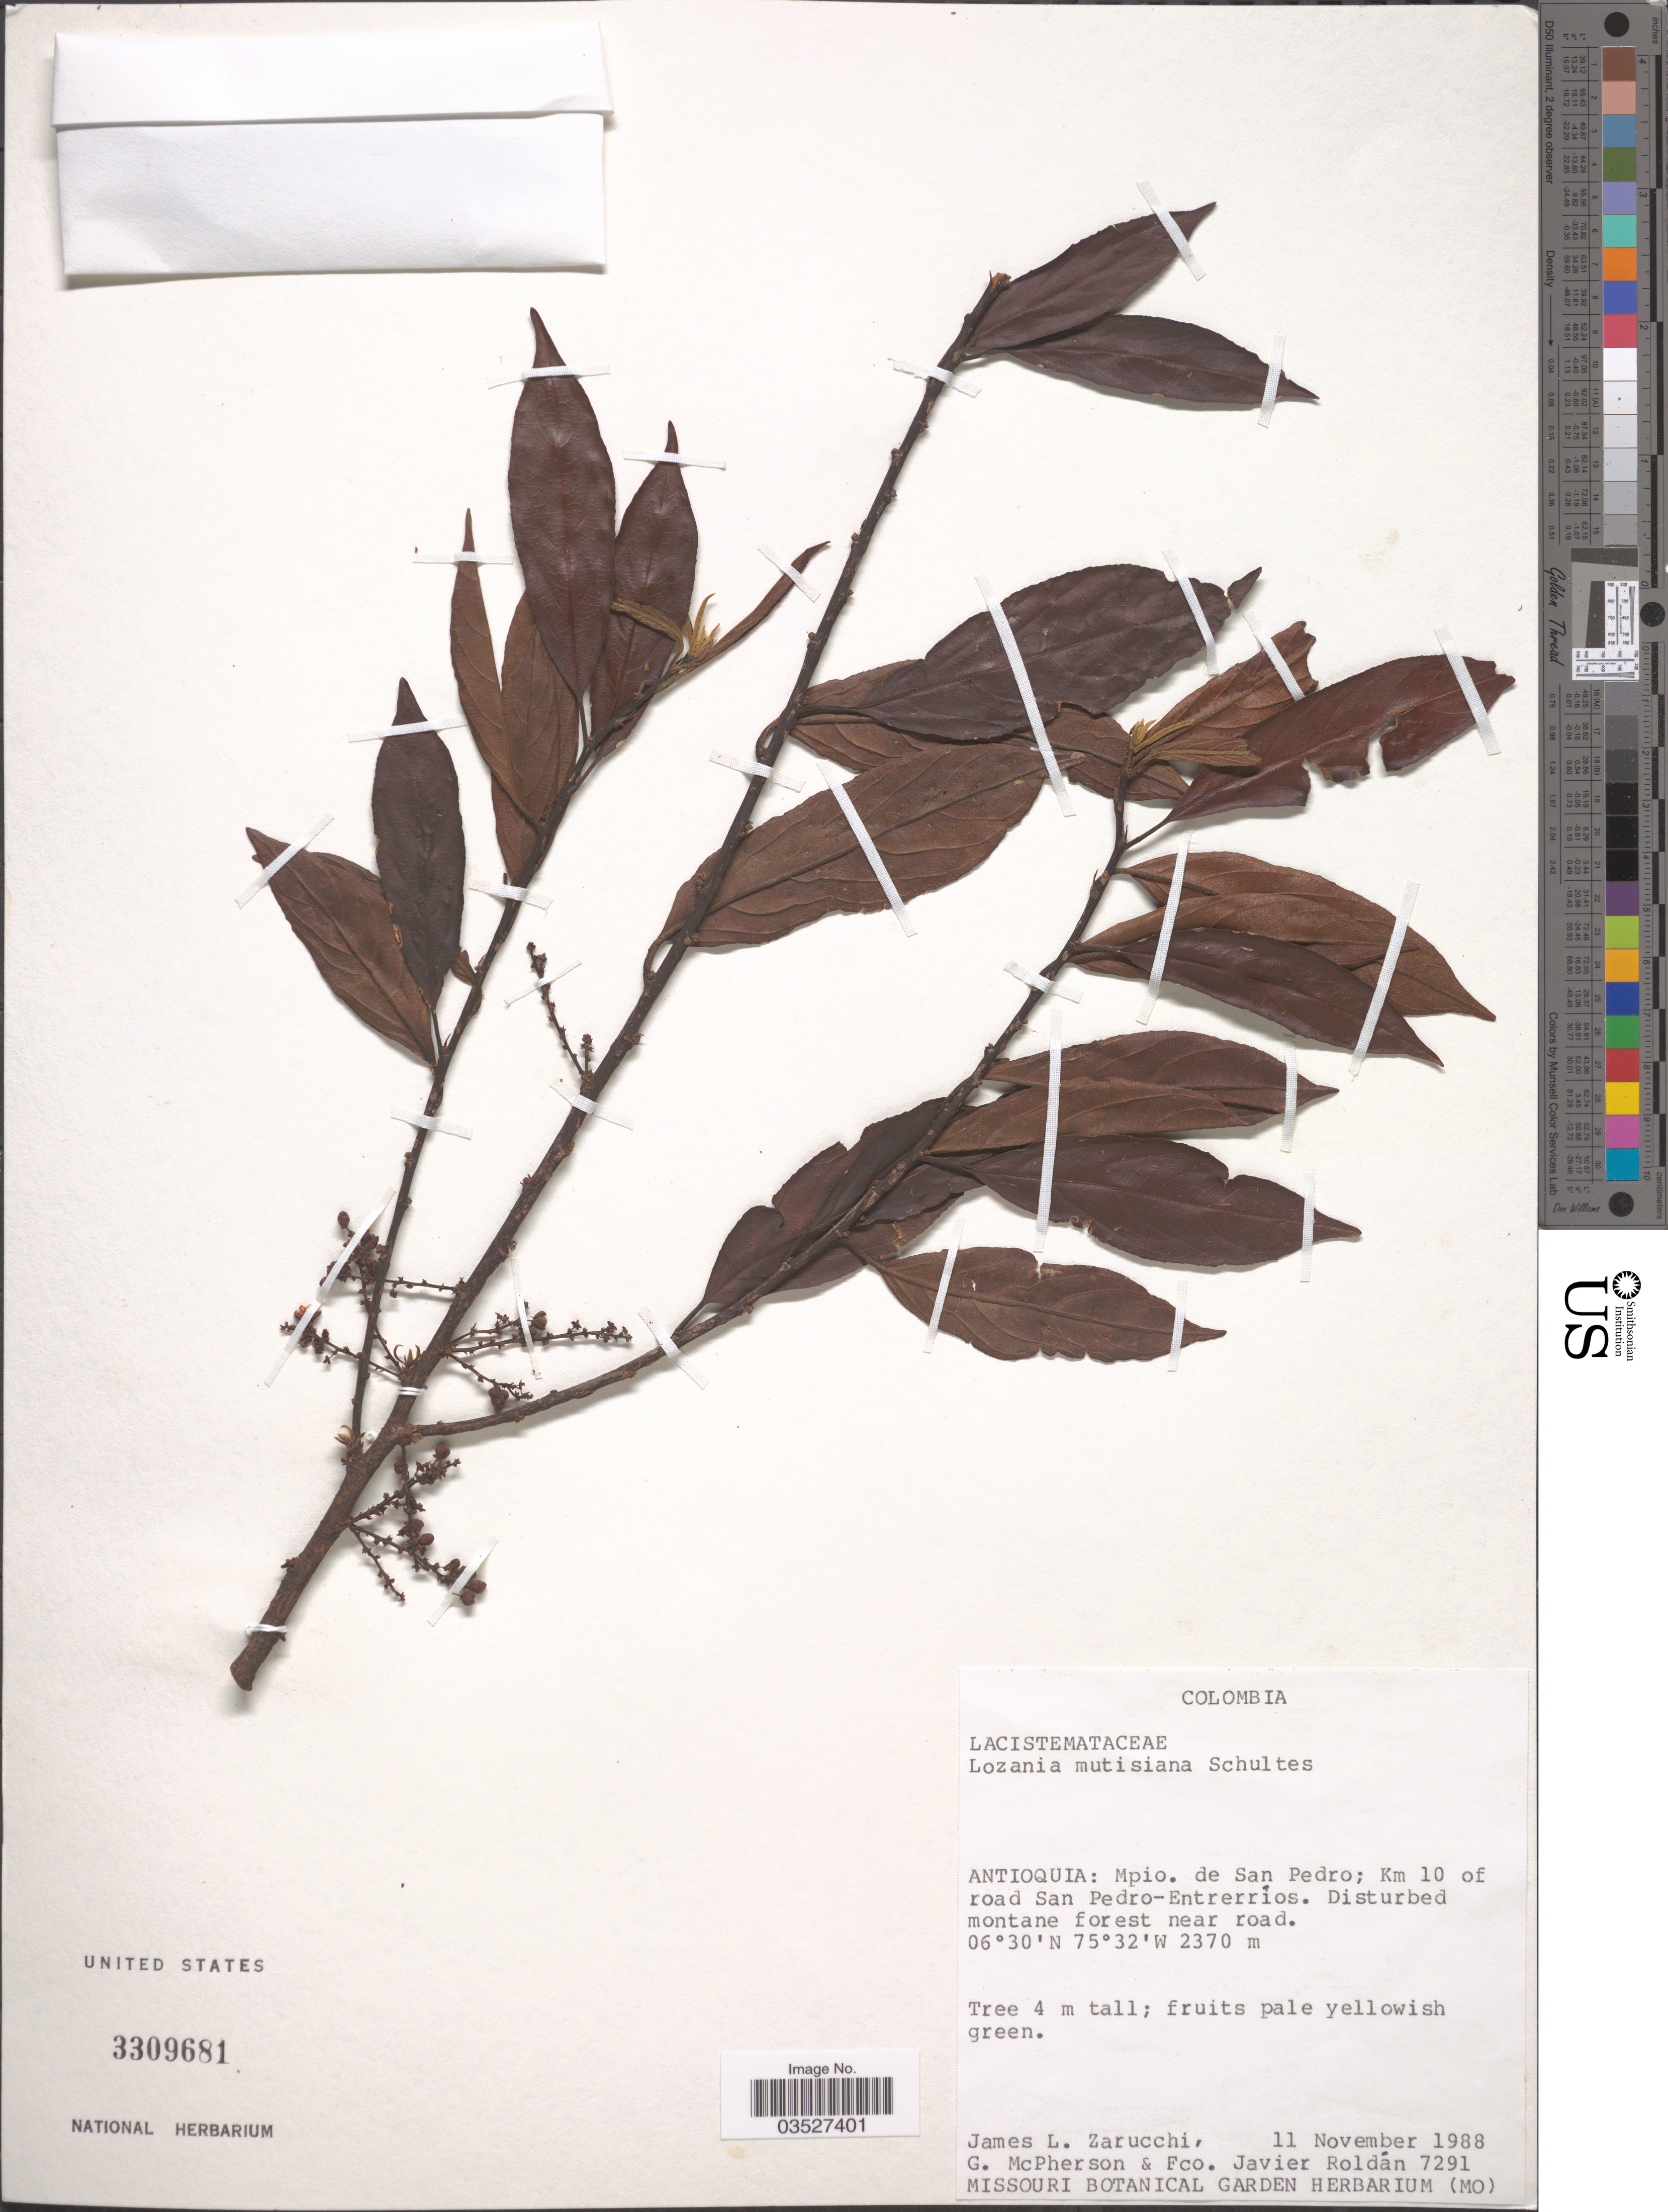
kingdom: Plantae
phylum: Tracheophyta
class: Magnoliopsida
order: Malpighiales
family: Lacistemataceae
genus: Lozania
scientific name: Lozania mutisiana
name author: Schult. in Roem. & Schult.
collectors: J. L. Zarucchi, G. McPherson & F. J. Roldán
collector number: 7291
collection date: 1988-11-11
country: Colombia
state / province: Antioquia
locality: Mpio. de San Pedro; Km 10 of road San Pedro-Entrerríos.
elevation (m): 2370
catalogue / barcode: US 3309681